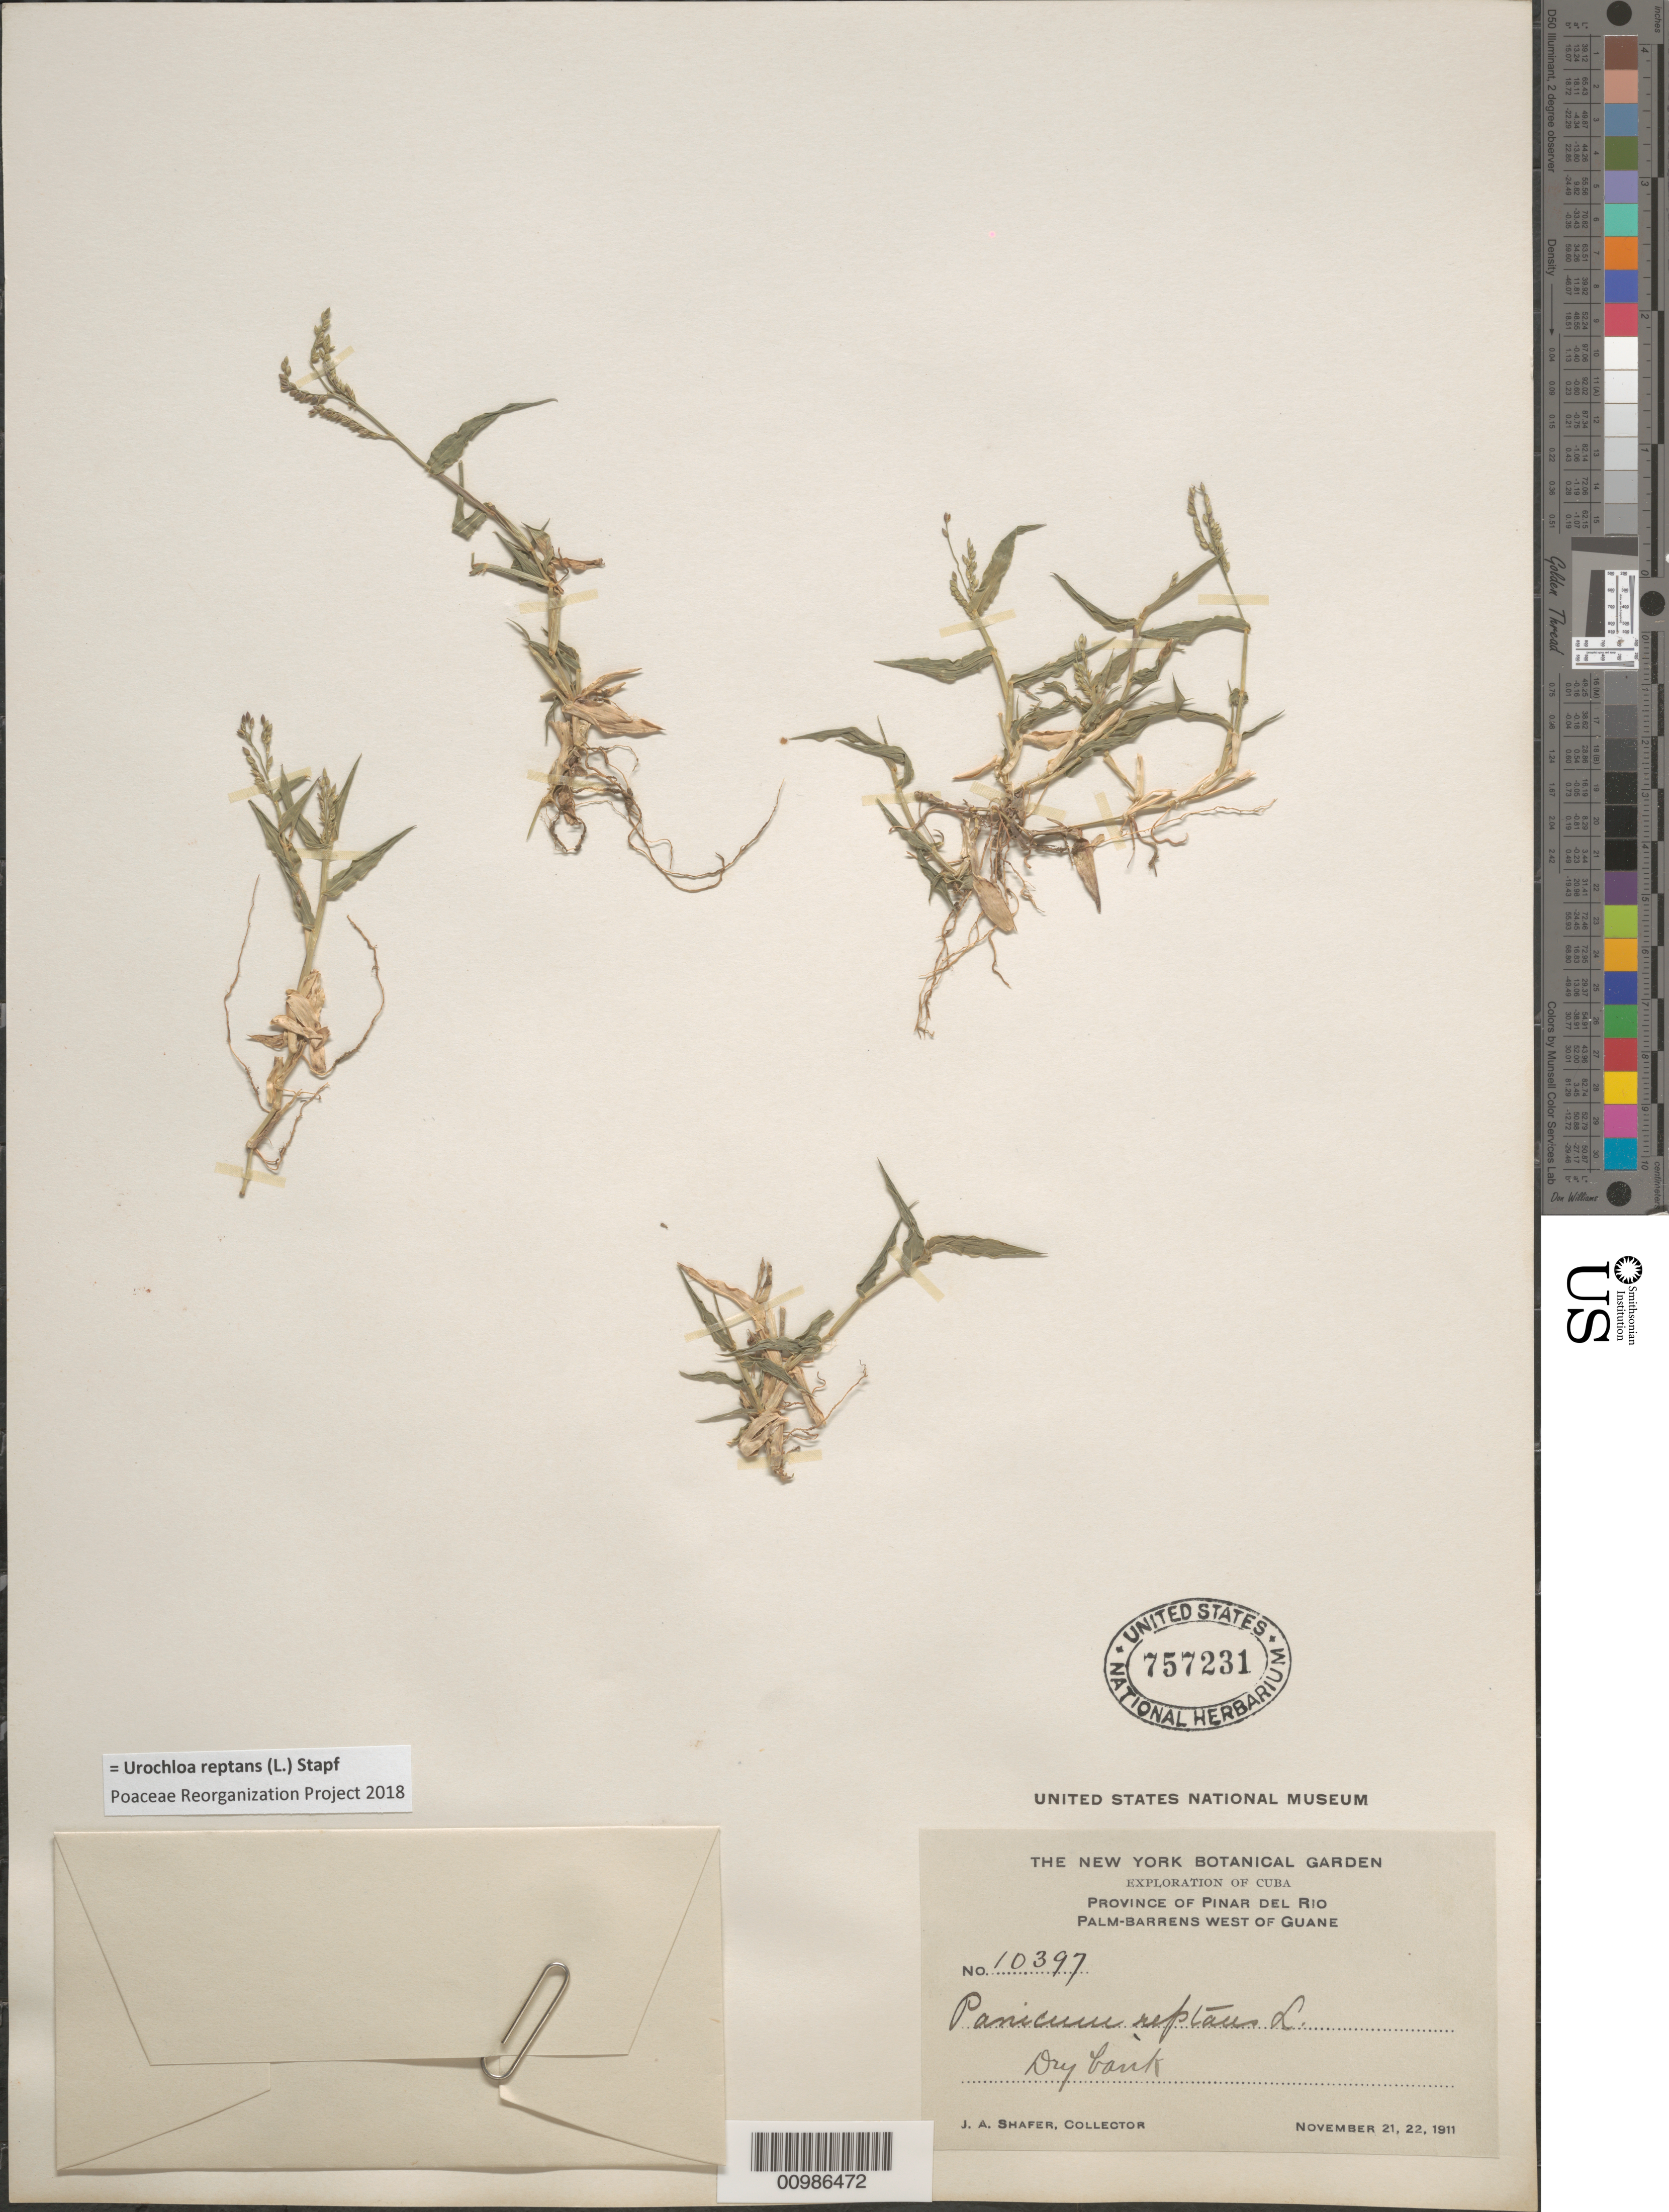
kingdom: Plantae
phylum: Tracheophyta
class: Liliopsida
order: Poales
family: Poaceae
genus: Brachiaria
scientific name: Brachiaria reptans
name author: (L.) C.E. Hubb. & C.A. Gardner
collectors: J. A. Shafer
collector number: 10397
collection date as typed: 21 Nov 1911 to22 Nov 1911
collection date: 1911-11-21/1911-11-22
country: Cuba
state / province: Pinar del Rio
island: Cuba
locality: Palm Barrens west of Guane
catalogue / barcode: US 757231